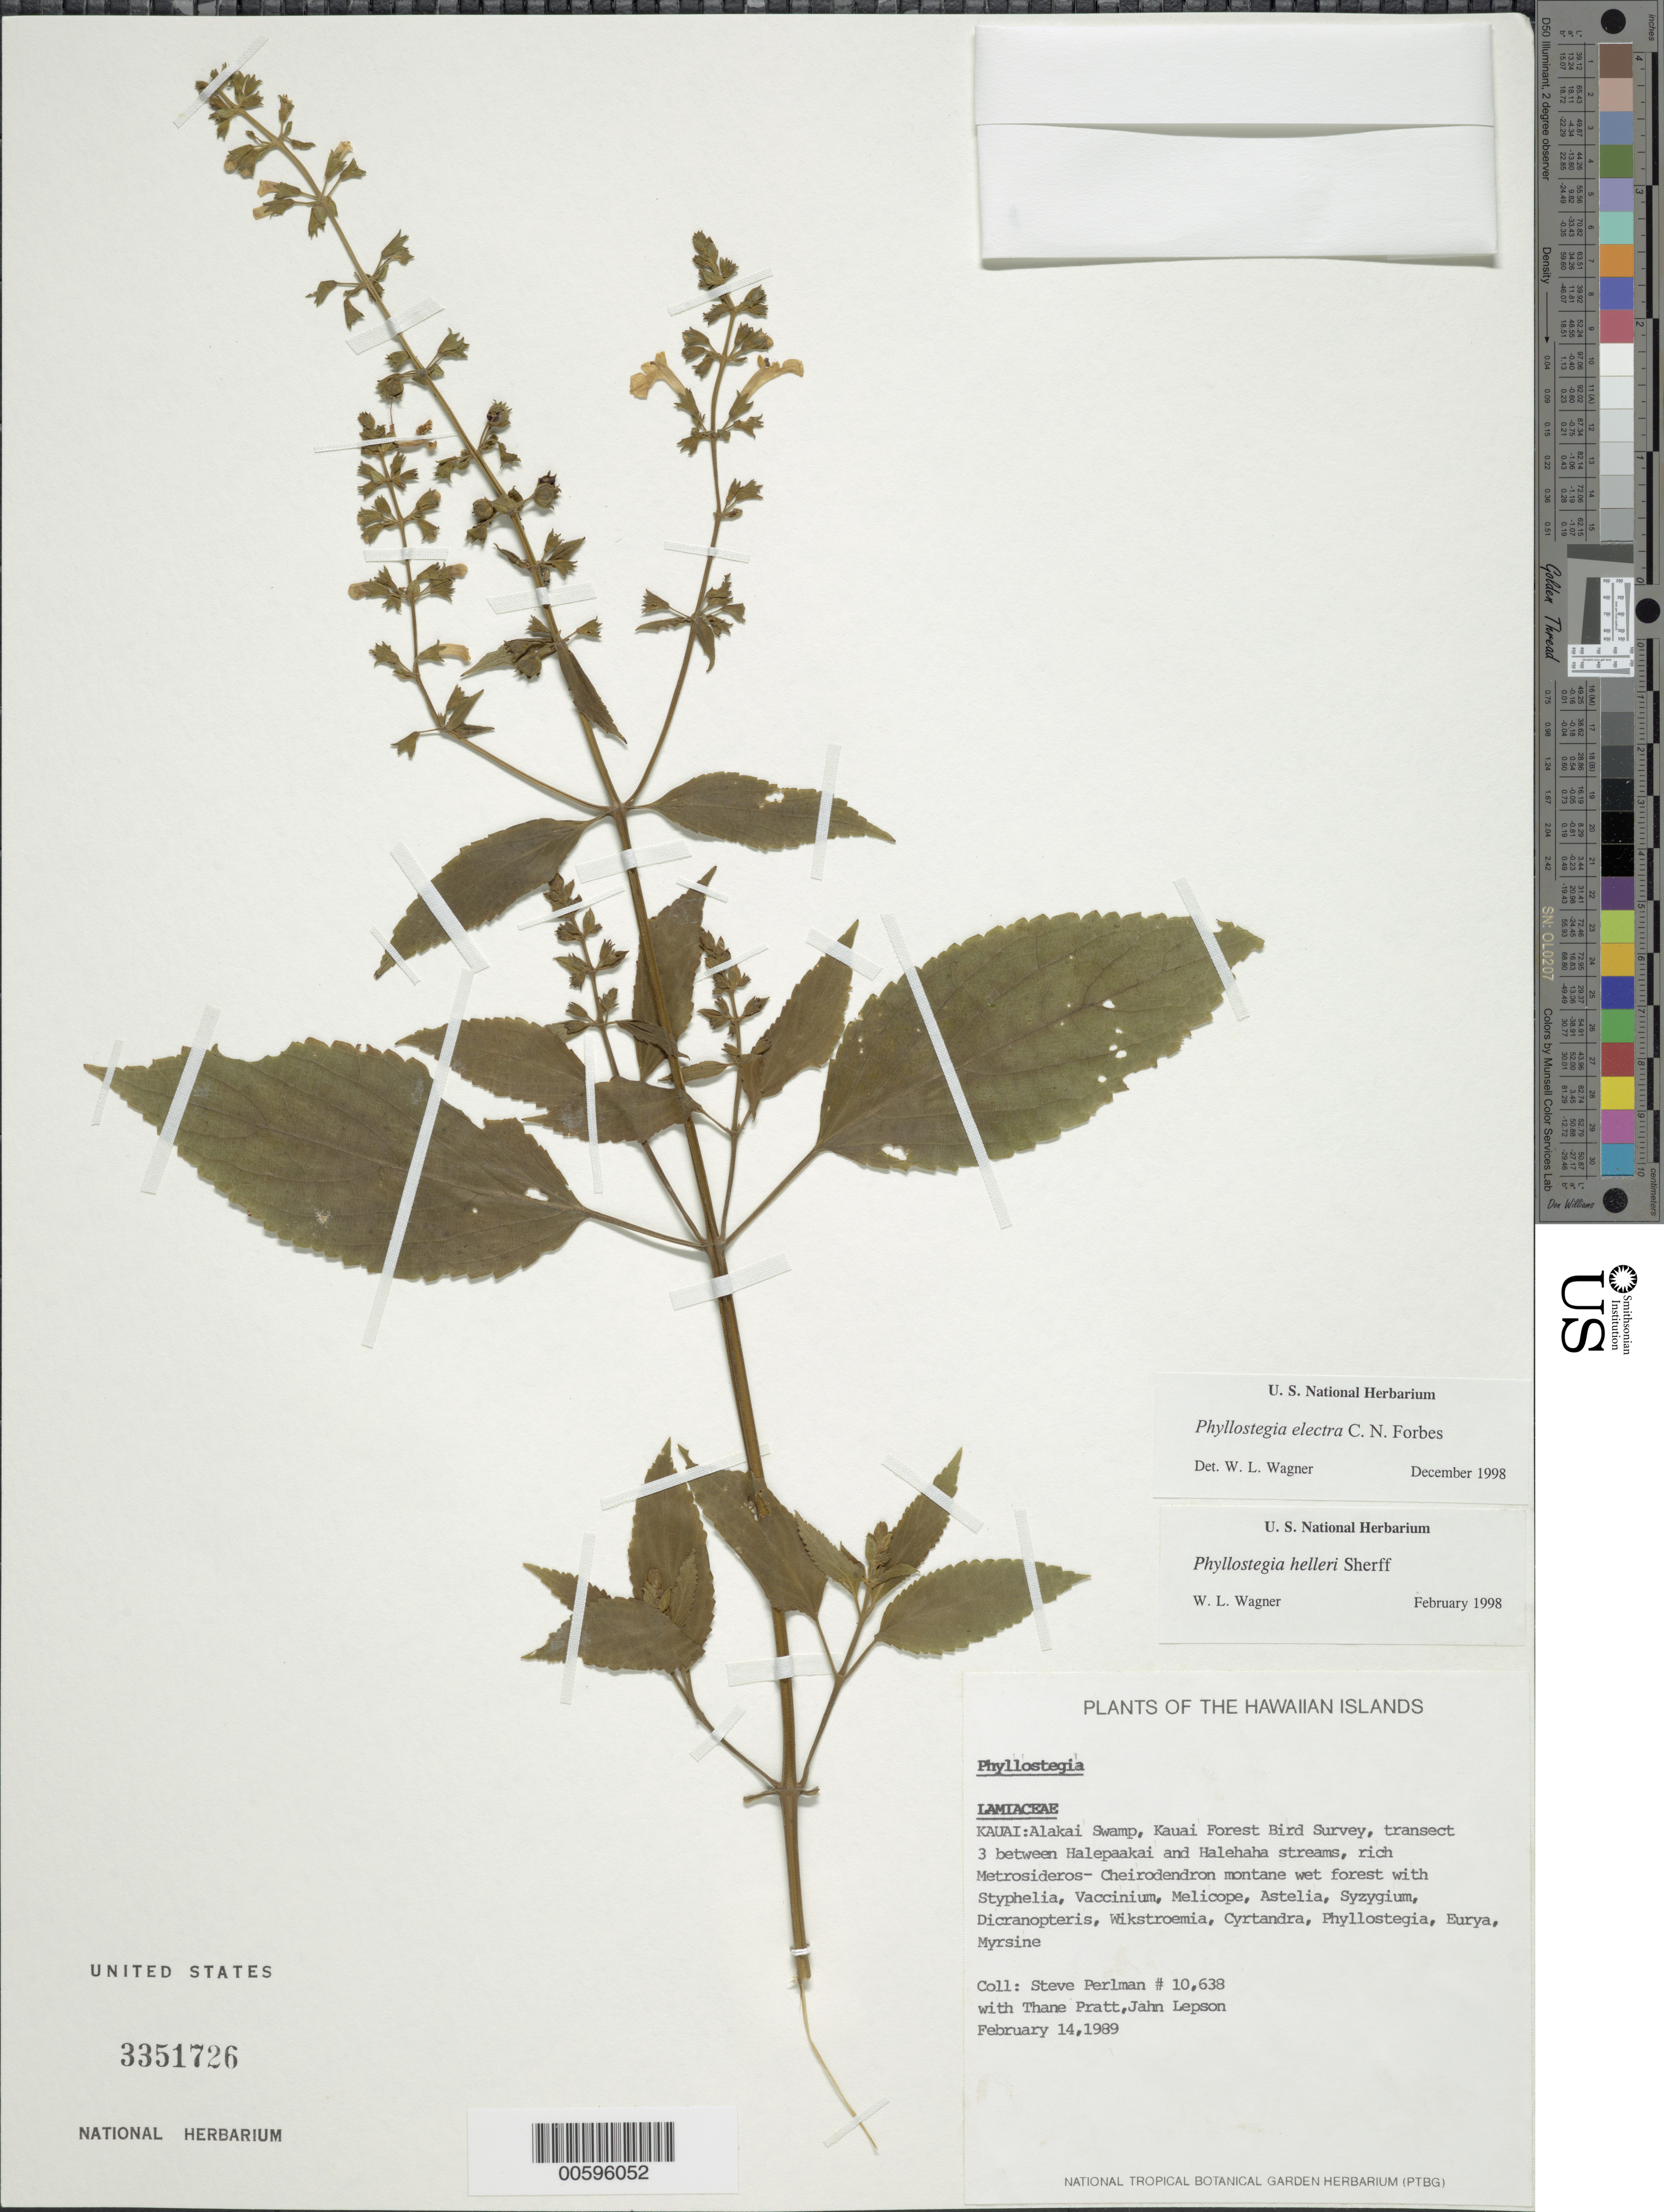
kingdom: Plantae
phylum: Tracheophyta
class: Magnoliopsida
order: Lamiales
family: Lamiaceae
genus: Phyllostegia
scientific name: Phyllostegia electra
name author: C.N. Forbes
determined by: Wagner, W. L., (BOT), Smithsonian Institution - National Museum of Natural History (UNITED STATES)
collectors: S. P. Perlman, T. Pratt & J. Lepson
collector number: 10638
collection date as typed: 14 Feb 1989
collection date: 1989-02-14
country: United States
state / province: Hawaii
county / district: Kauai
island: Kaua'i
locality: Alakai Swamp, Kauai Forest Bird Survey, transect 3 between Halepaakai and Halehaha streams.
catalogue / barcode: US 3351726